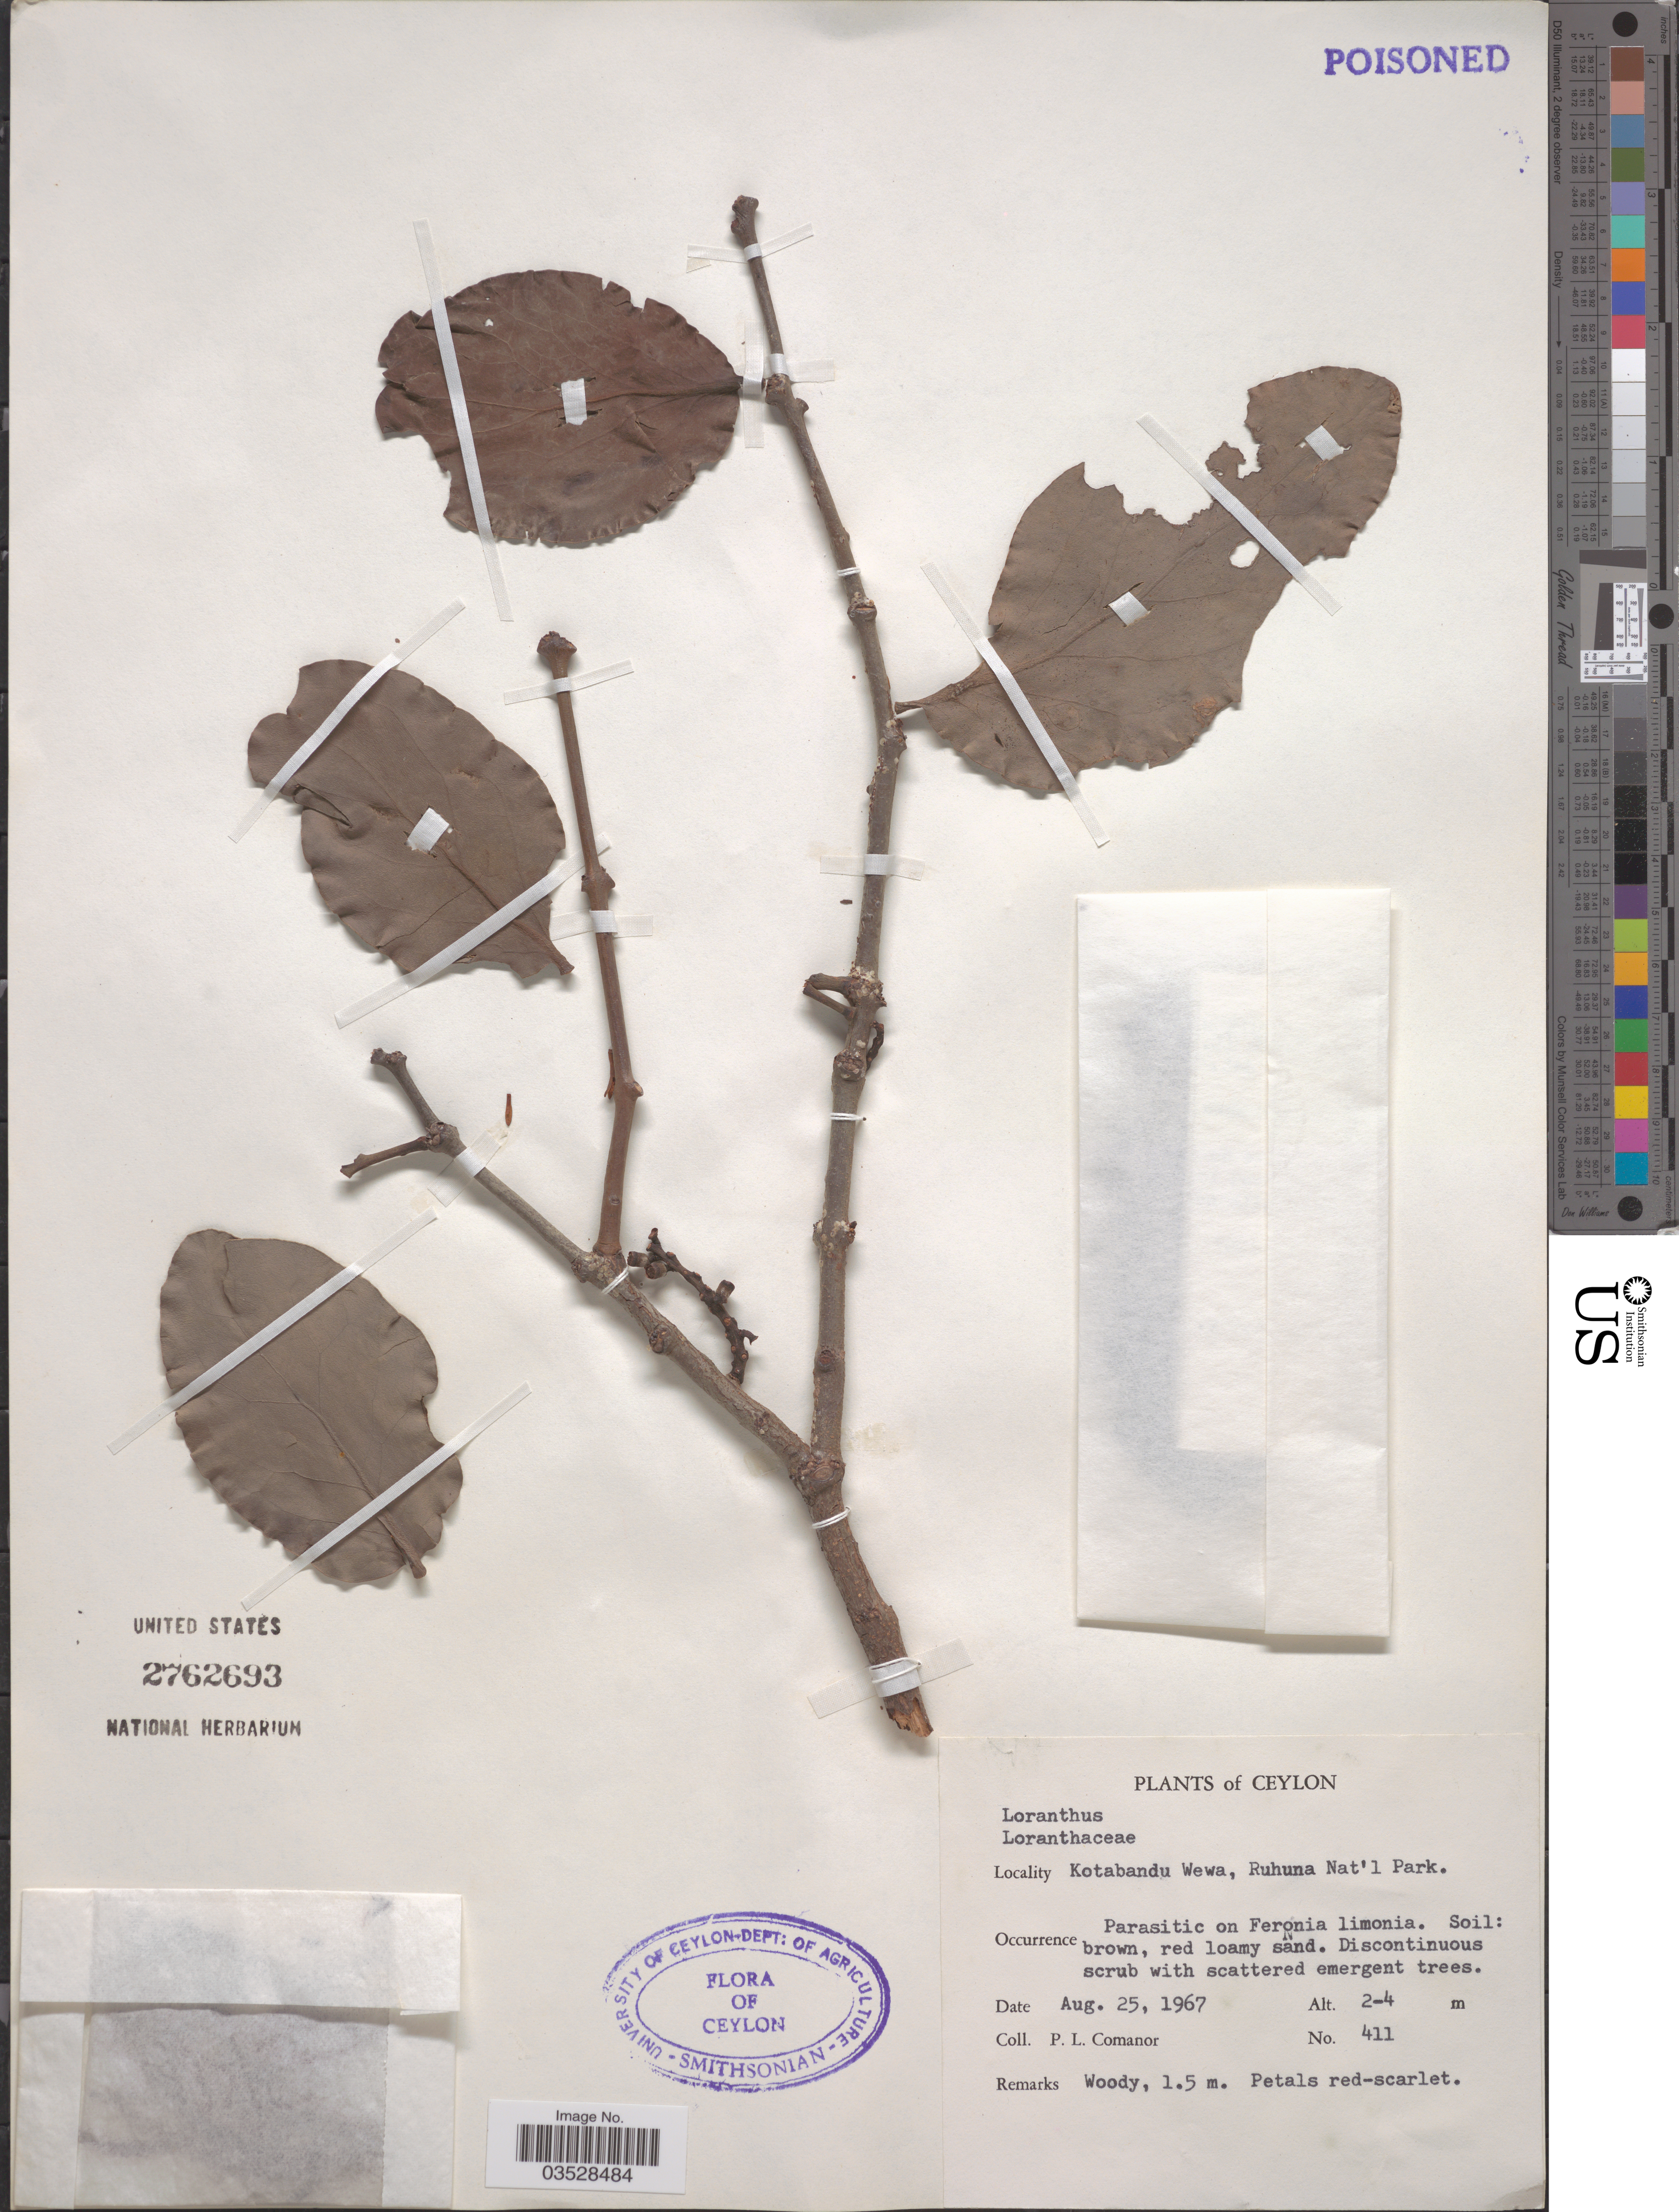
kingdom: Plantae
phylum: Tracheophyta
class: Magnoliopsida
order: Santalales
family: Loranthaceae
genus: Loranthus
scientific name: Loranthus sp.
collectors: P. Comanor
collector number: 411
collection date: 1967-08-25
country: Sri Lanka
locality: Ceylon. Kotabandu Wewa, Ruhuna Nat'l Park.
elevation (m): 2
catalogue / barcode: US 2762693